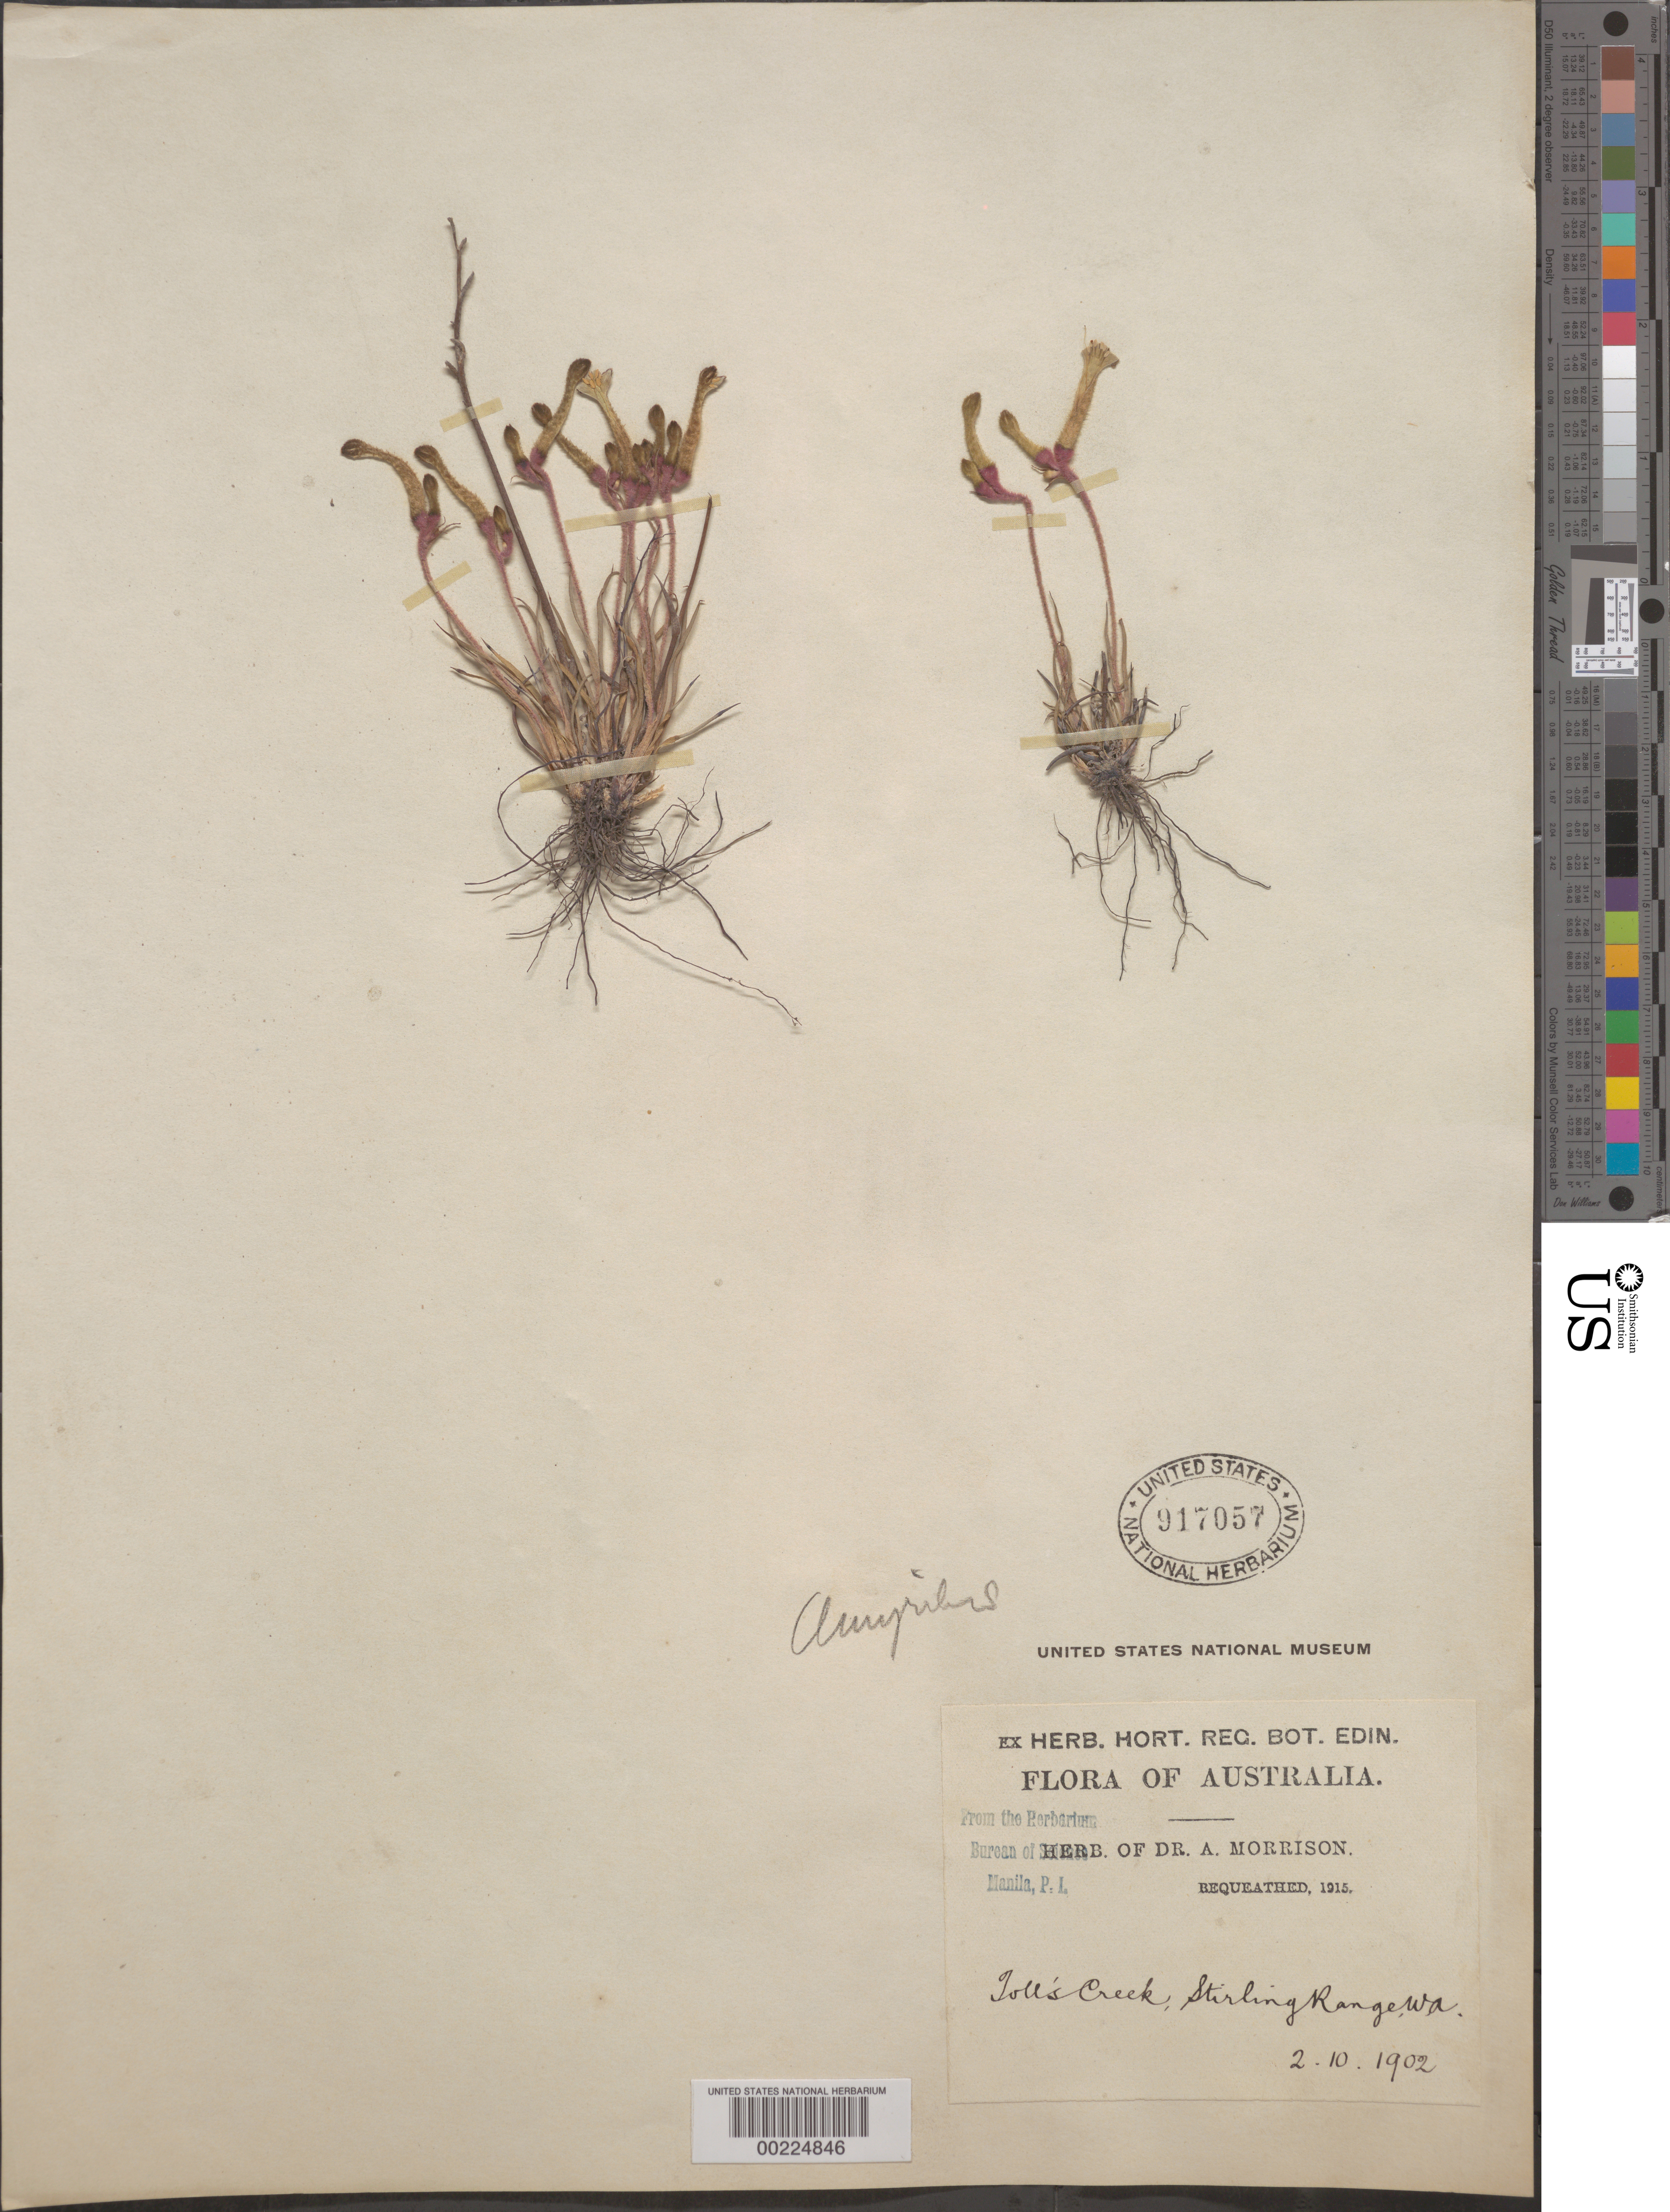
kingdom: Plantae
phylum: Tracheophyta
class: Liliopsida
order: Commelinales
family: Haemodoraceae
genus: Anigozanthos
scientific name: Anigozanthos sp.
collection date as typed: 02 Oct 1902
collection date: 1902-10-02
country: Australia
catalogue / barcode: US 917057